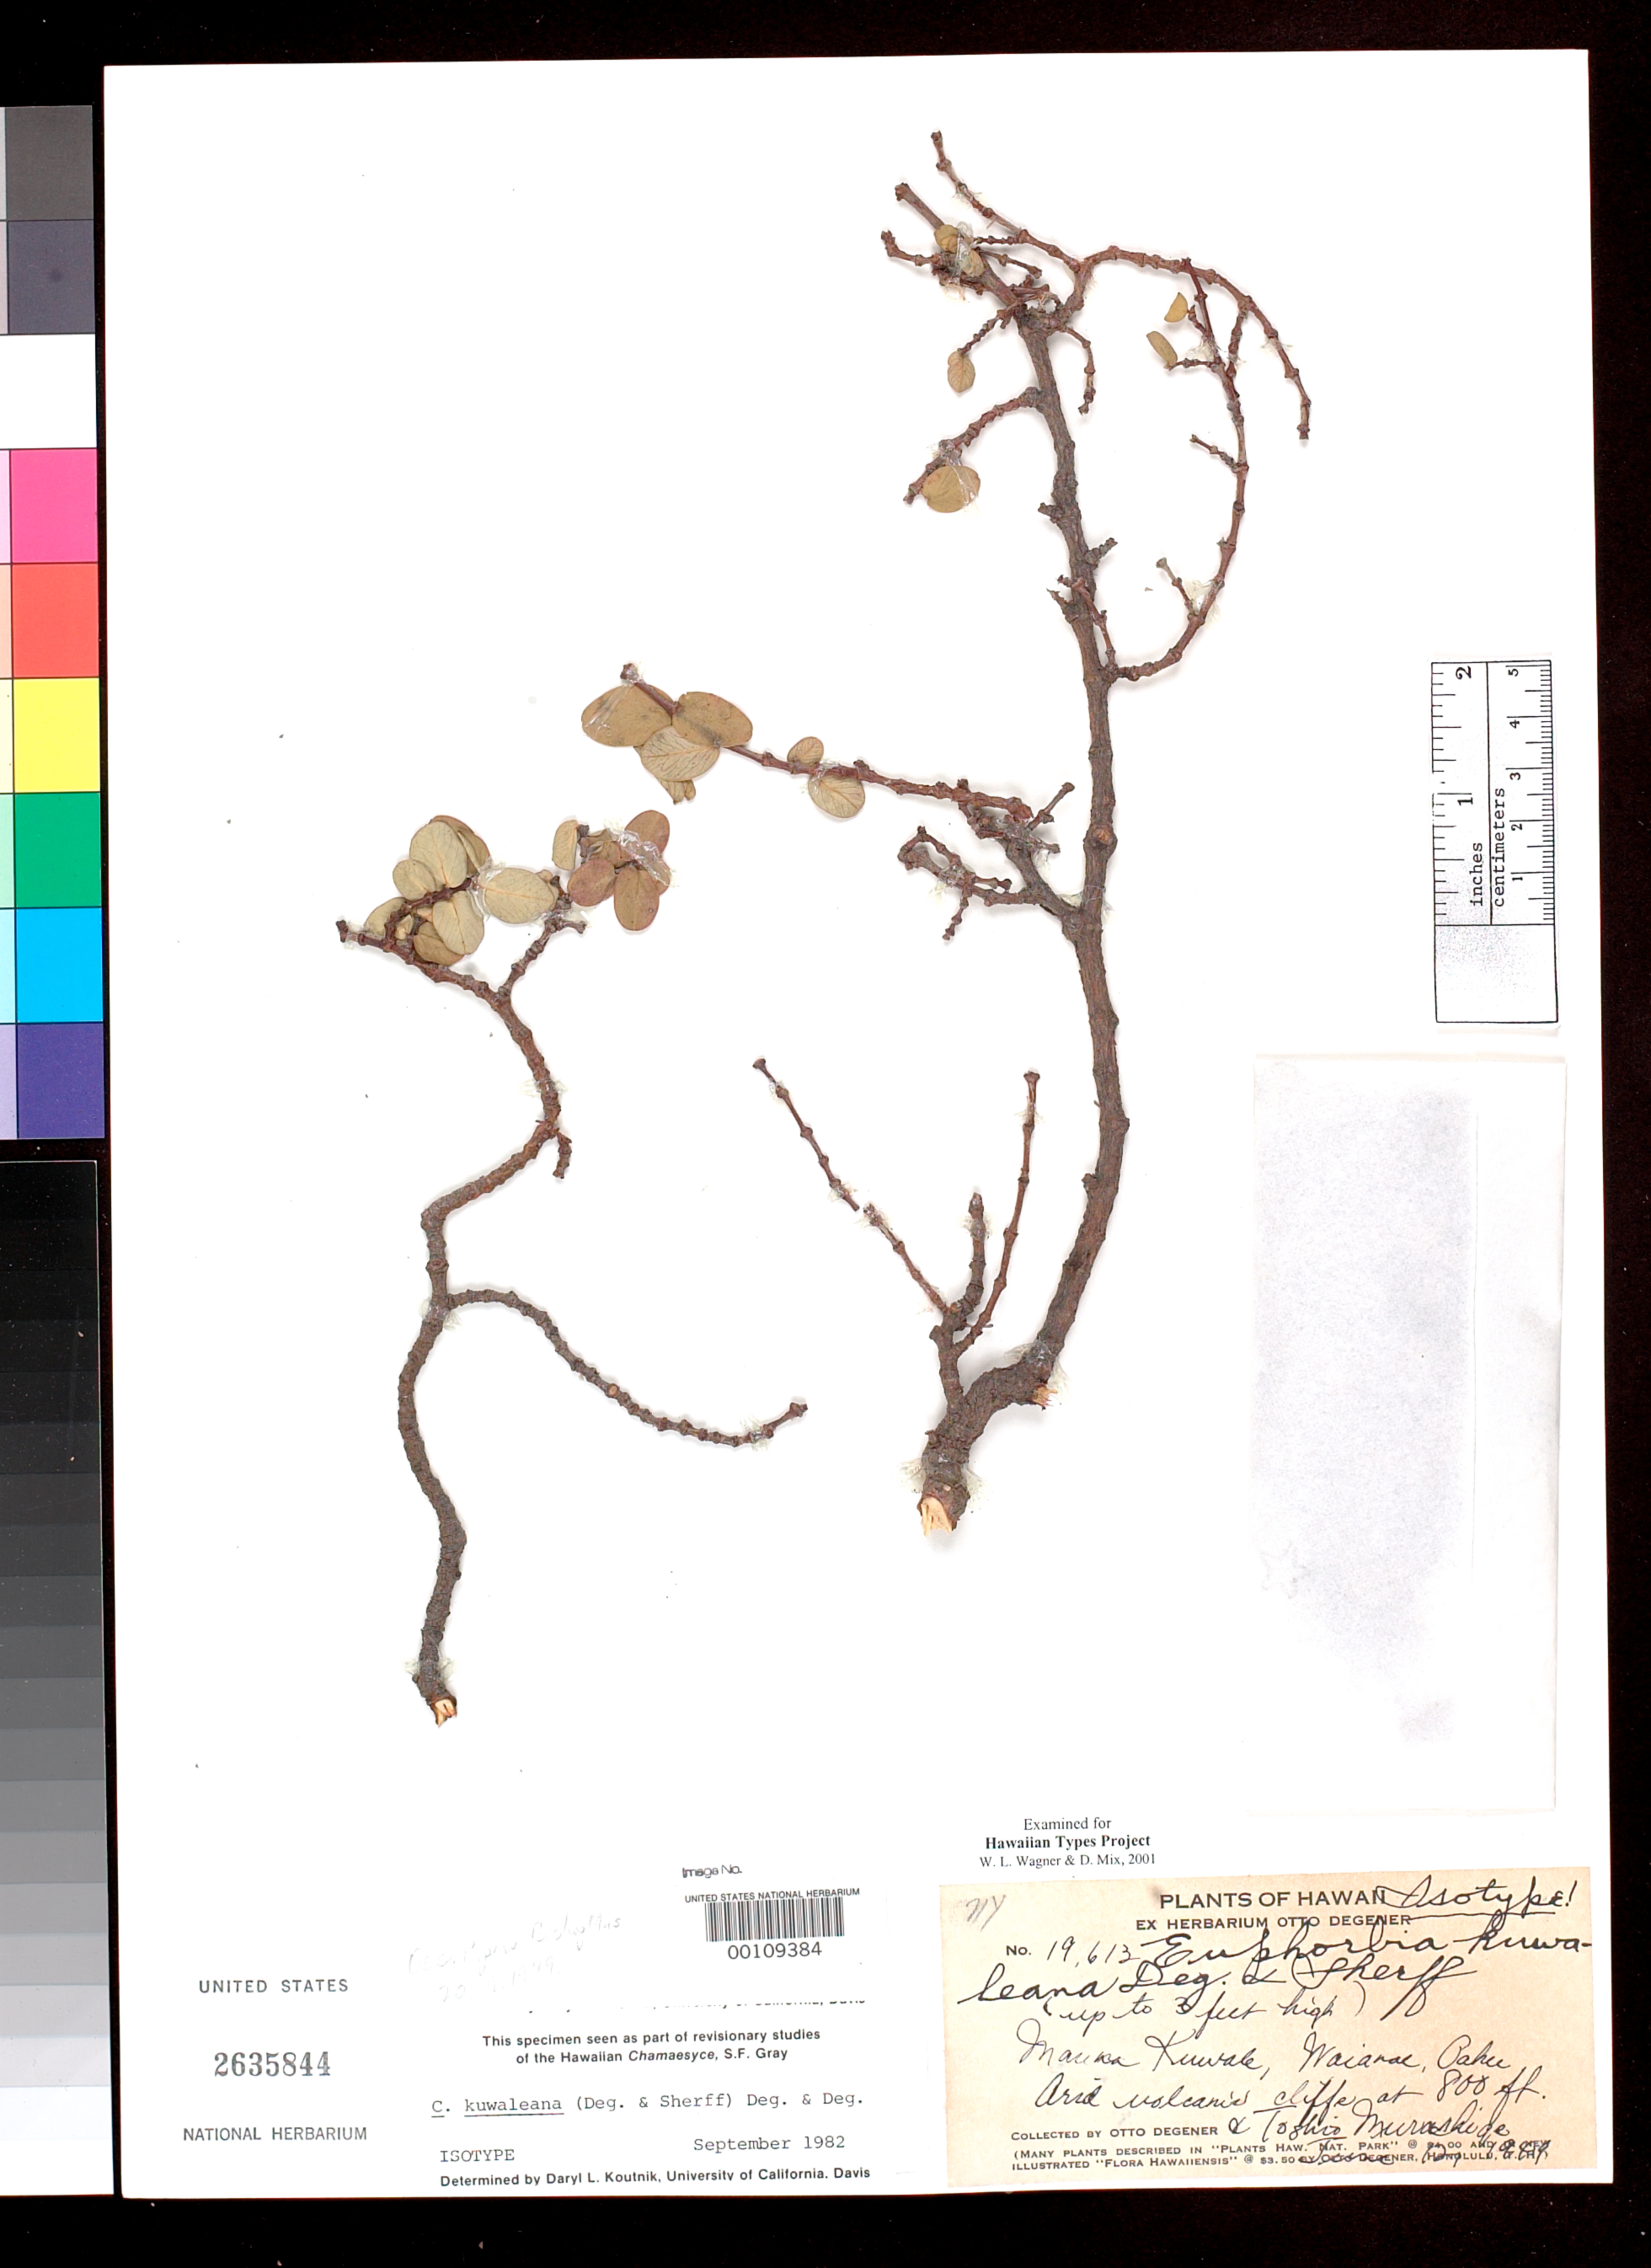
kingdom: Plantae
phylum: Tracheophyta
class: Magnoliopsida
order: Malpighiales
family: Euphorbiaceae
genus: Euphorbia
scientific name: Euphorbia kuwaleana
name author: O. Deg. & Sherff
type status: Isotype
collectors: O. Degener & T. Murashige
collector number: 19613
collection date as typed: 12 Jun 1949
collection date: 1949-06-12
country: United States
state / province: Hawaii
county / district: Honolulu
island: Oahu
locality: Waianae Sist., Pahu on Mauna Kuwale.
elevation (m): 244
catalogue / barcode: US 635844